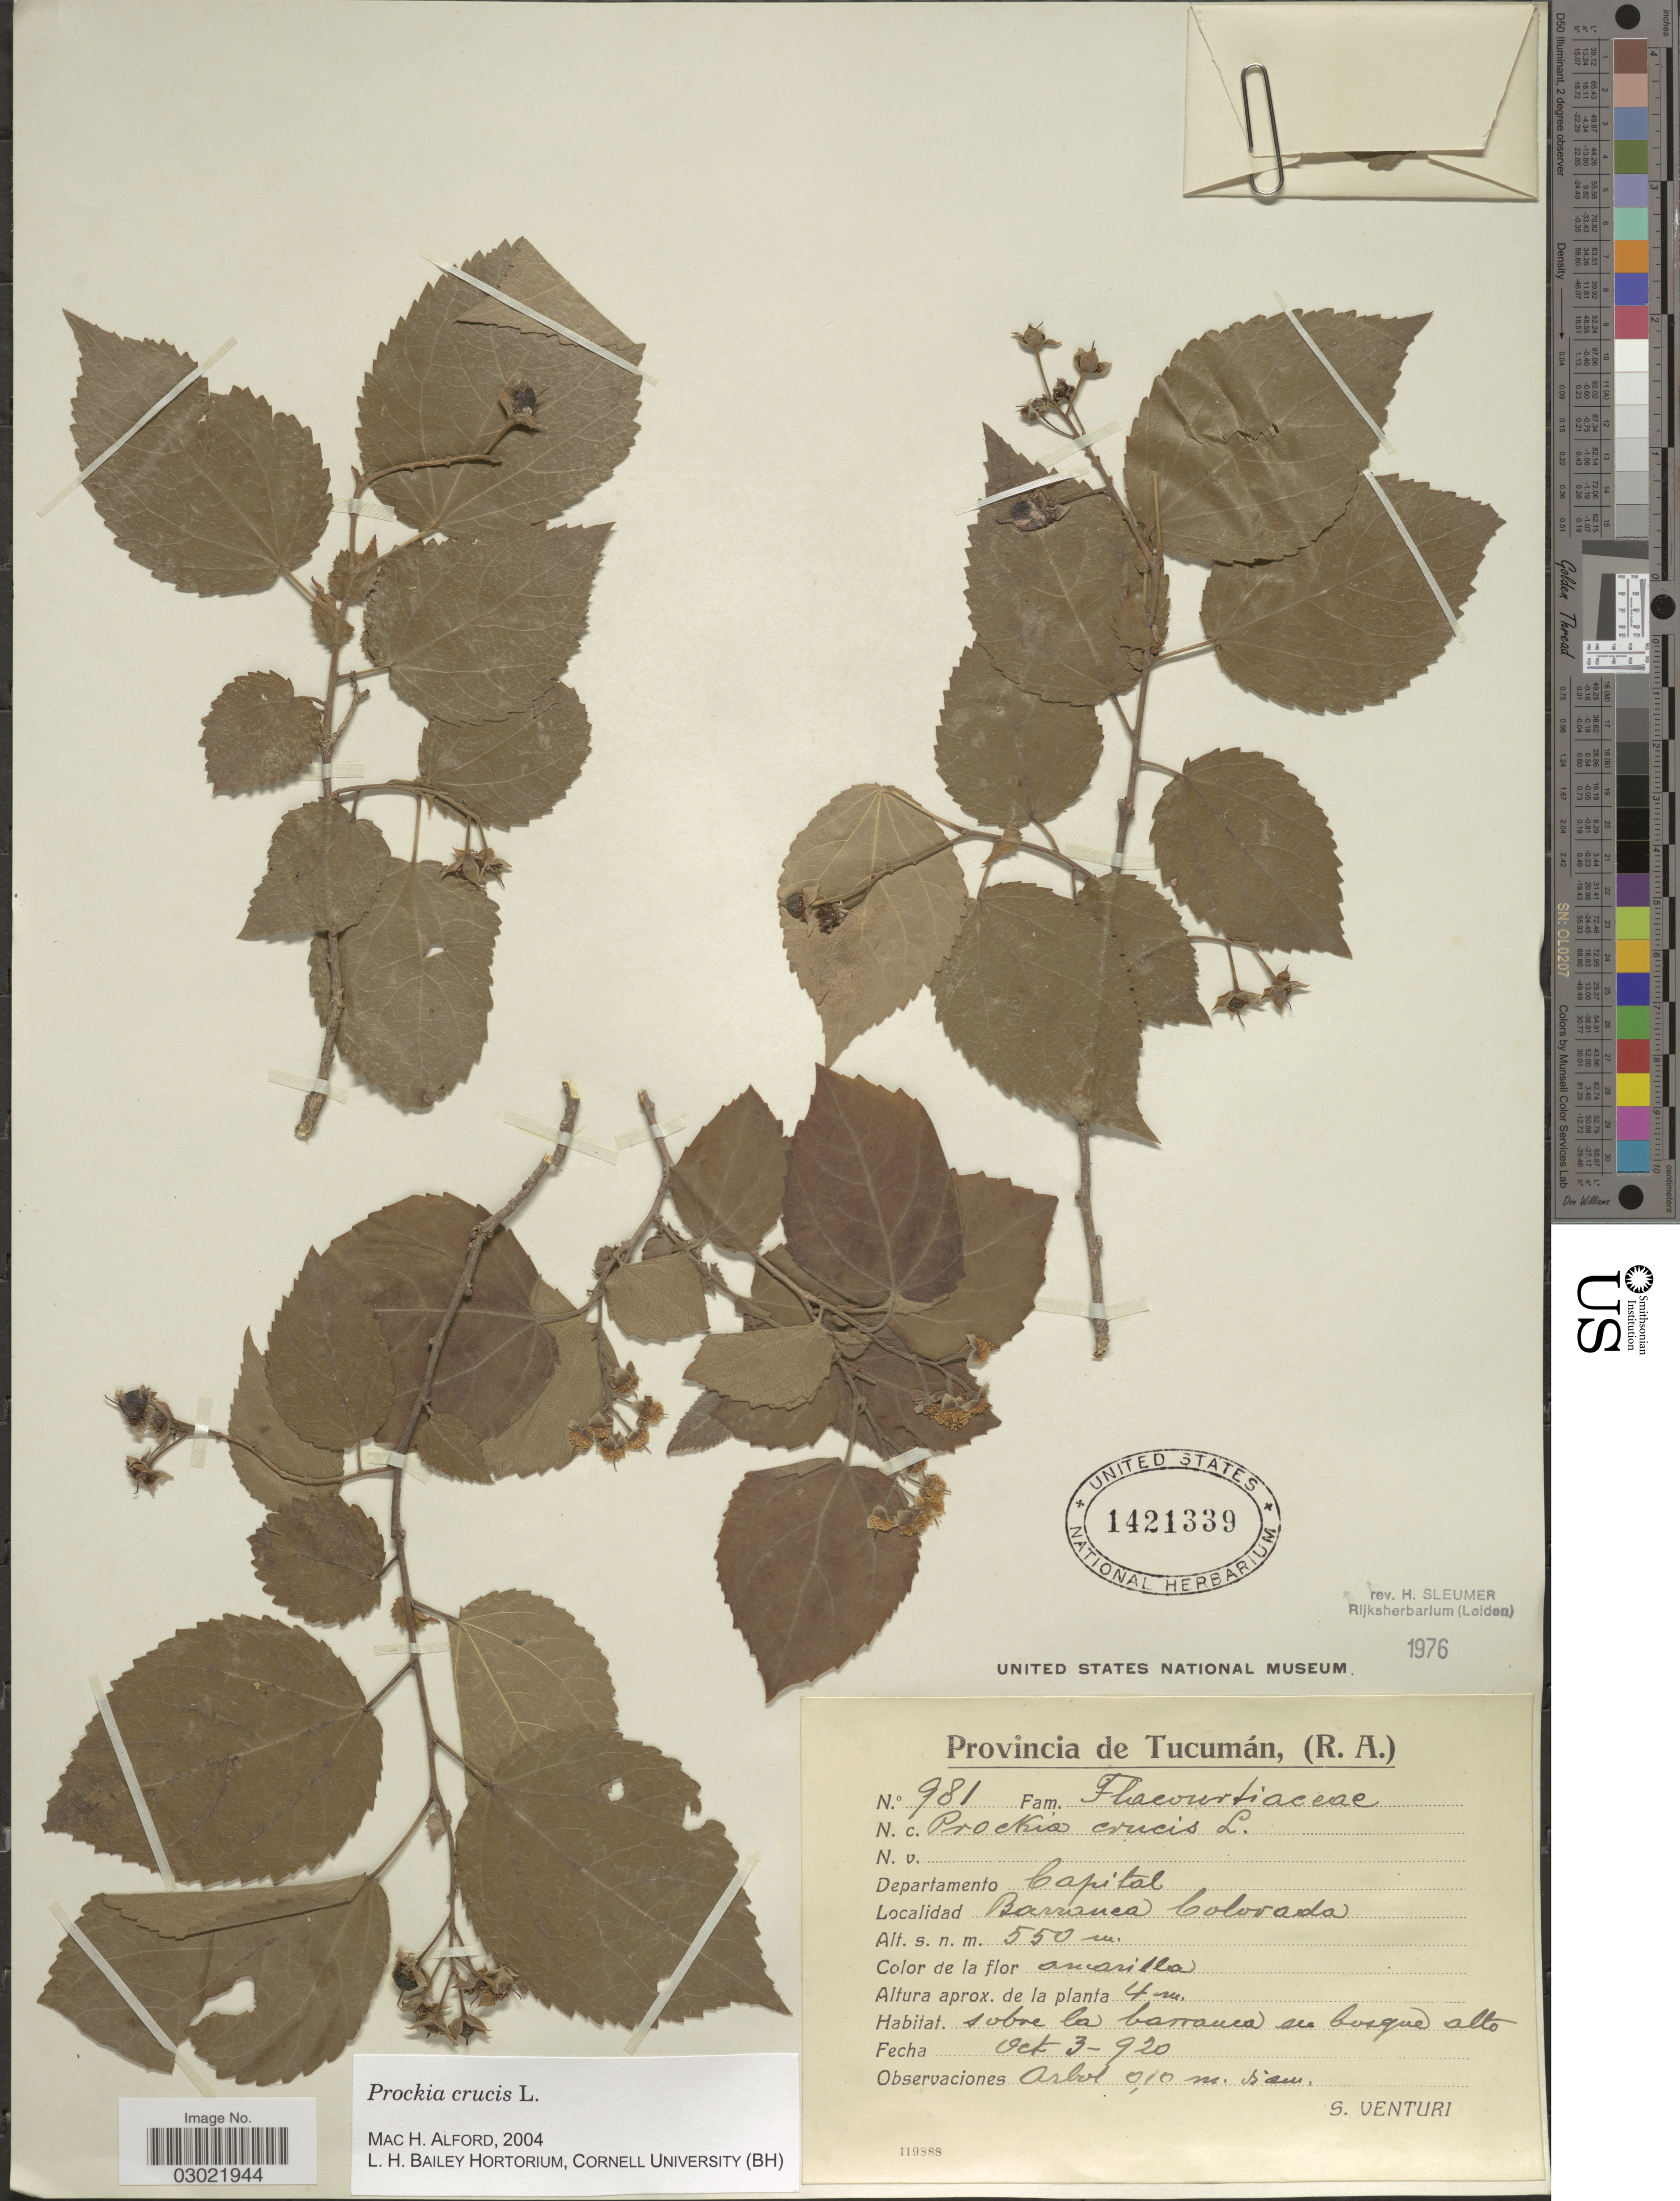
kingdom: Plantae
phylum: Tracheophyta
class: Magnoliopsida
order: Malpighiales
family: Salicaceae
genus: Prockia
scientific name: Prockia crucis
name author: P. Browne ex L.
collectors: S. Venturi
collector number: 981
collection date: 1920-10-03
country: Argentina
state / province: Tucuman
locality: (R.A.) Departamento Capital. Barranca Colorada.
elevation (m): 550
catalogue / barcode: US 1421339